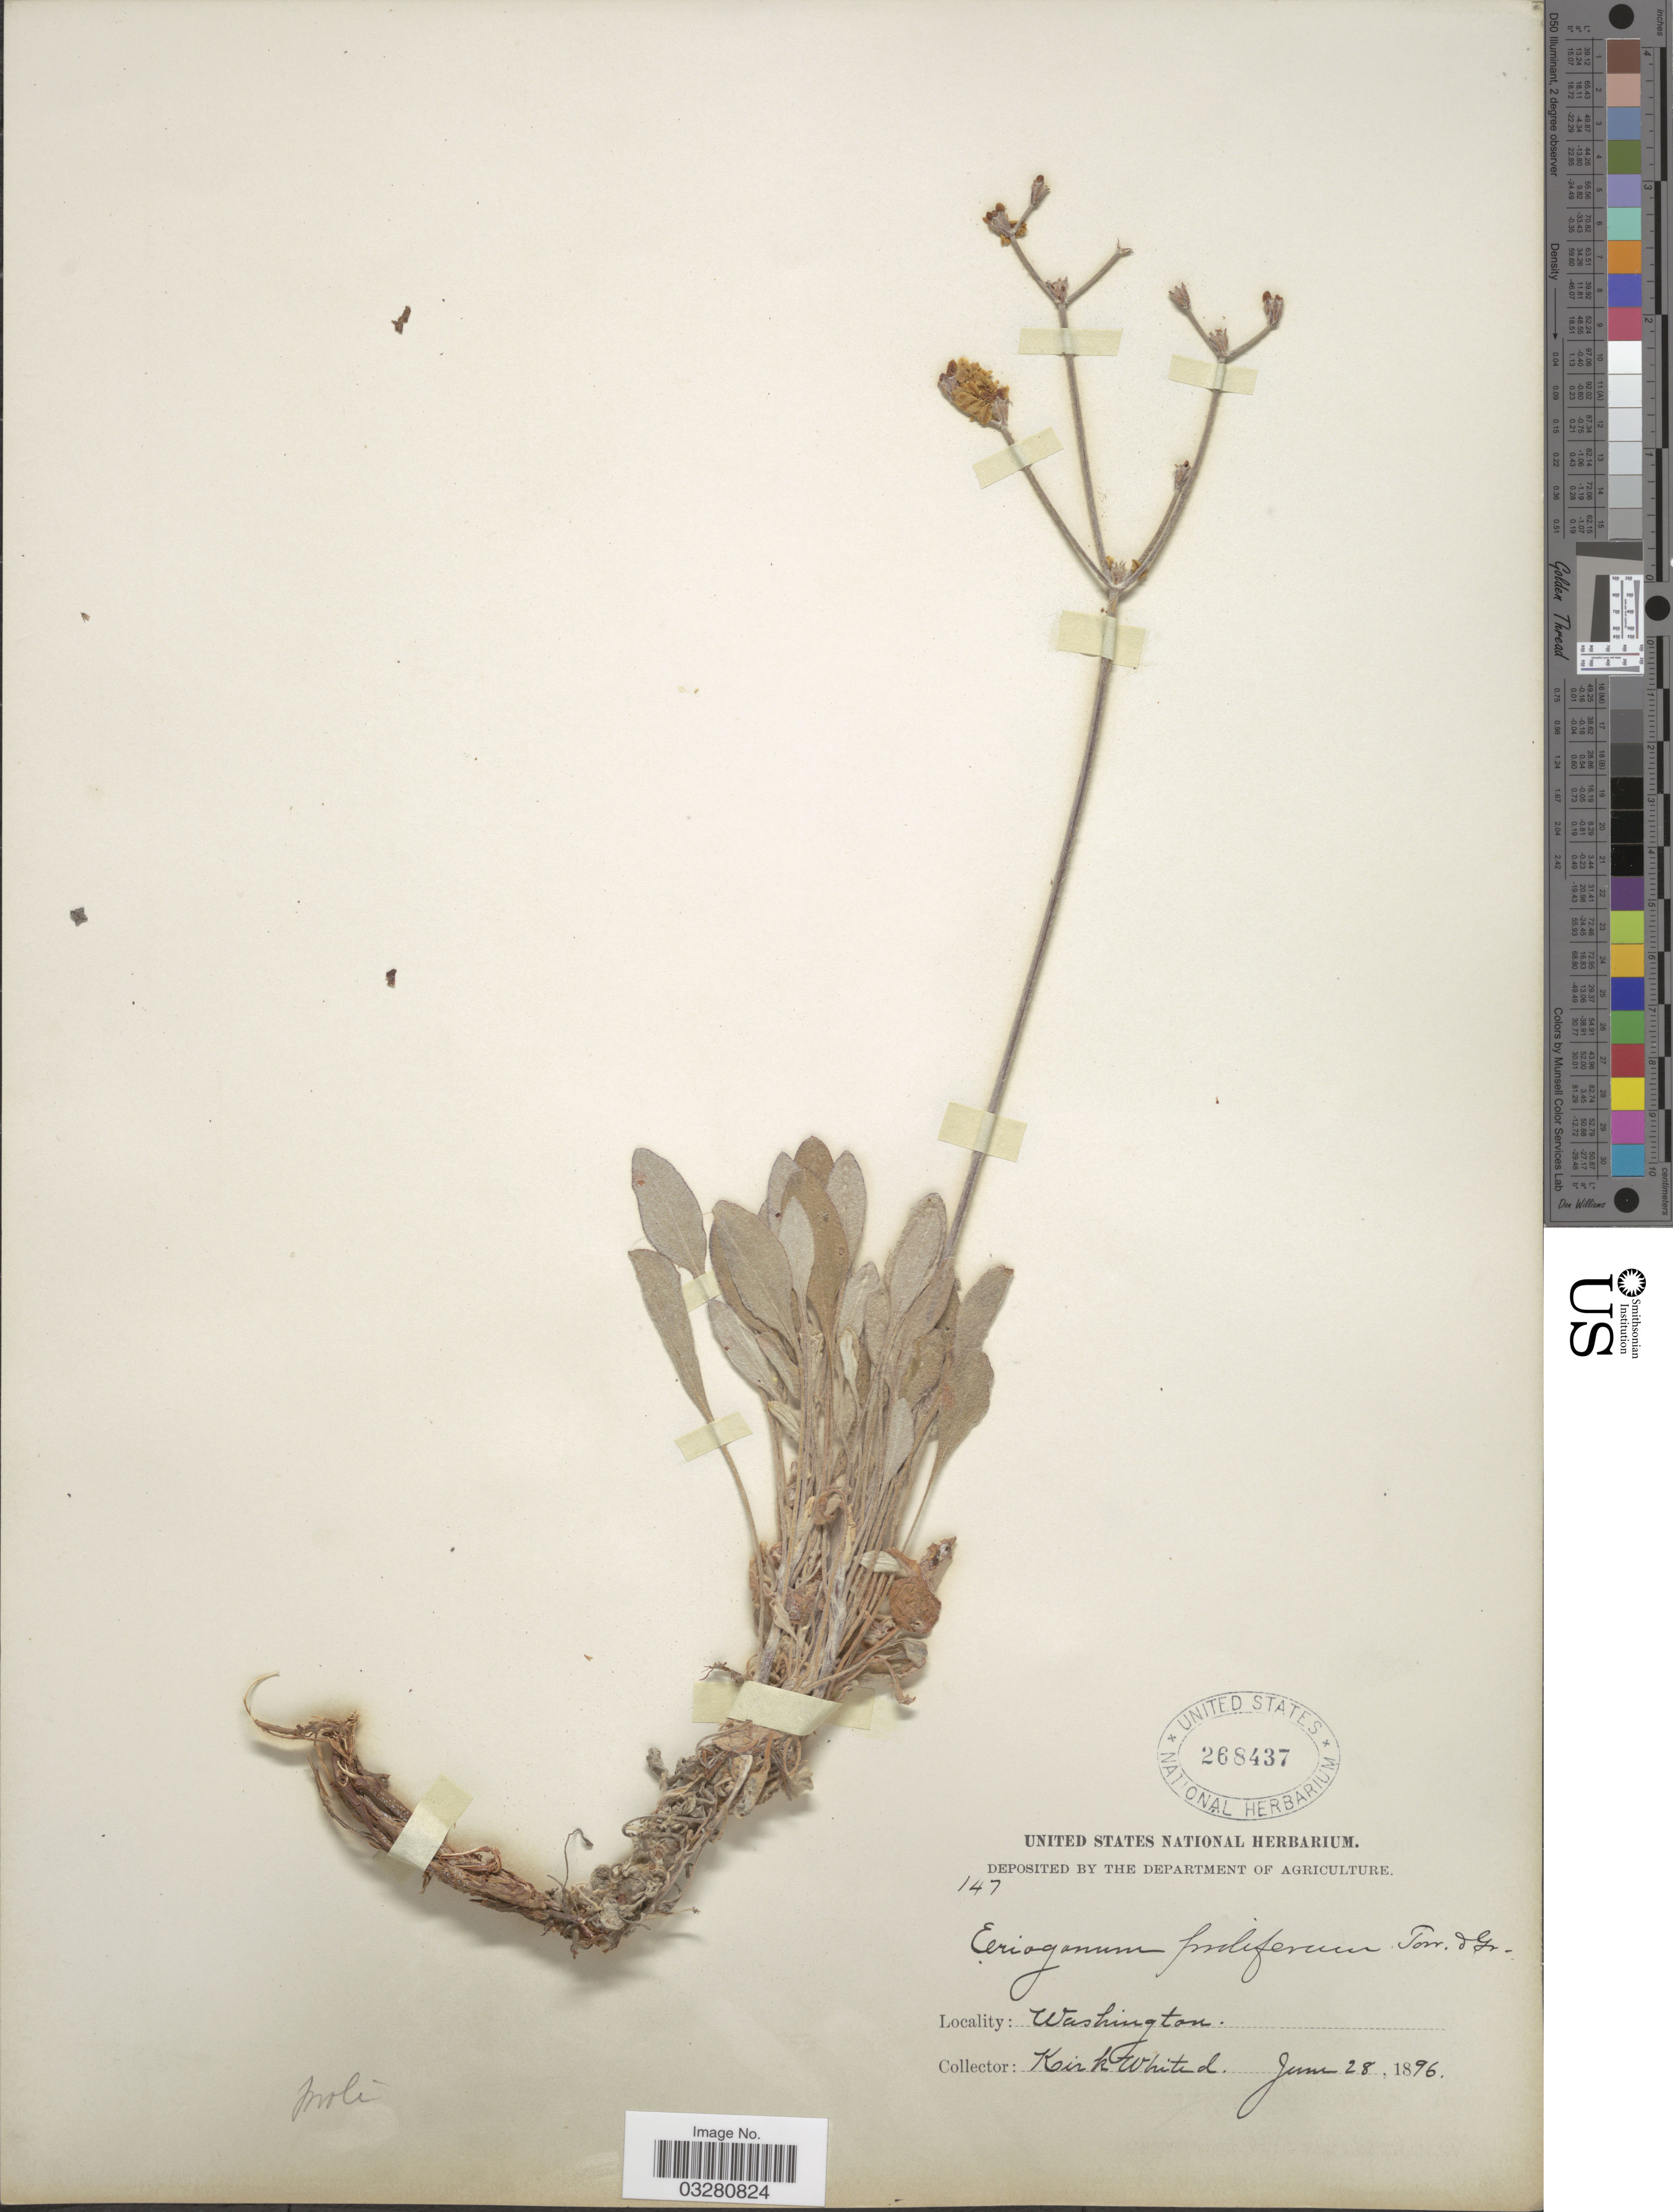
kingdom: Plantae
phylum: Tracheophyta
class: Magnoliopsida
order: Caryophyllales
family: Polygonaceae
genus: Eriogonum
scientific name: Eriogonum strictum subsp. anserinum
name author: (Greene) Munz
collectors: K. Whited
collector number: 147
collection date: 1896-06-28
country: United States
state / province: Washington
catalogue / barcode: US 268437